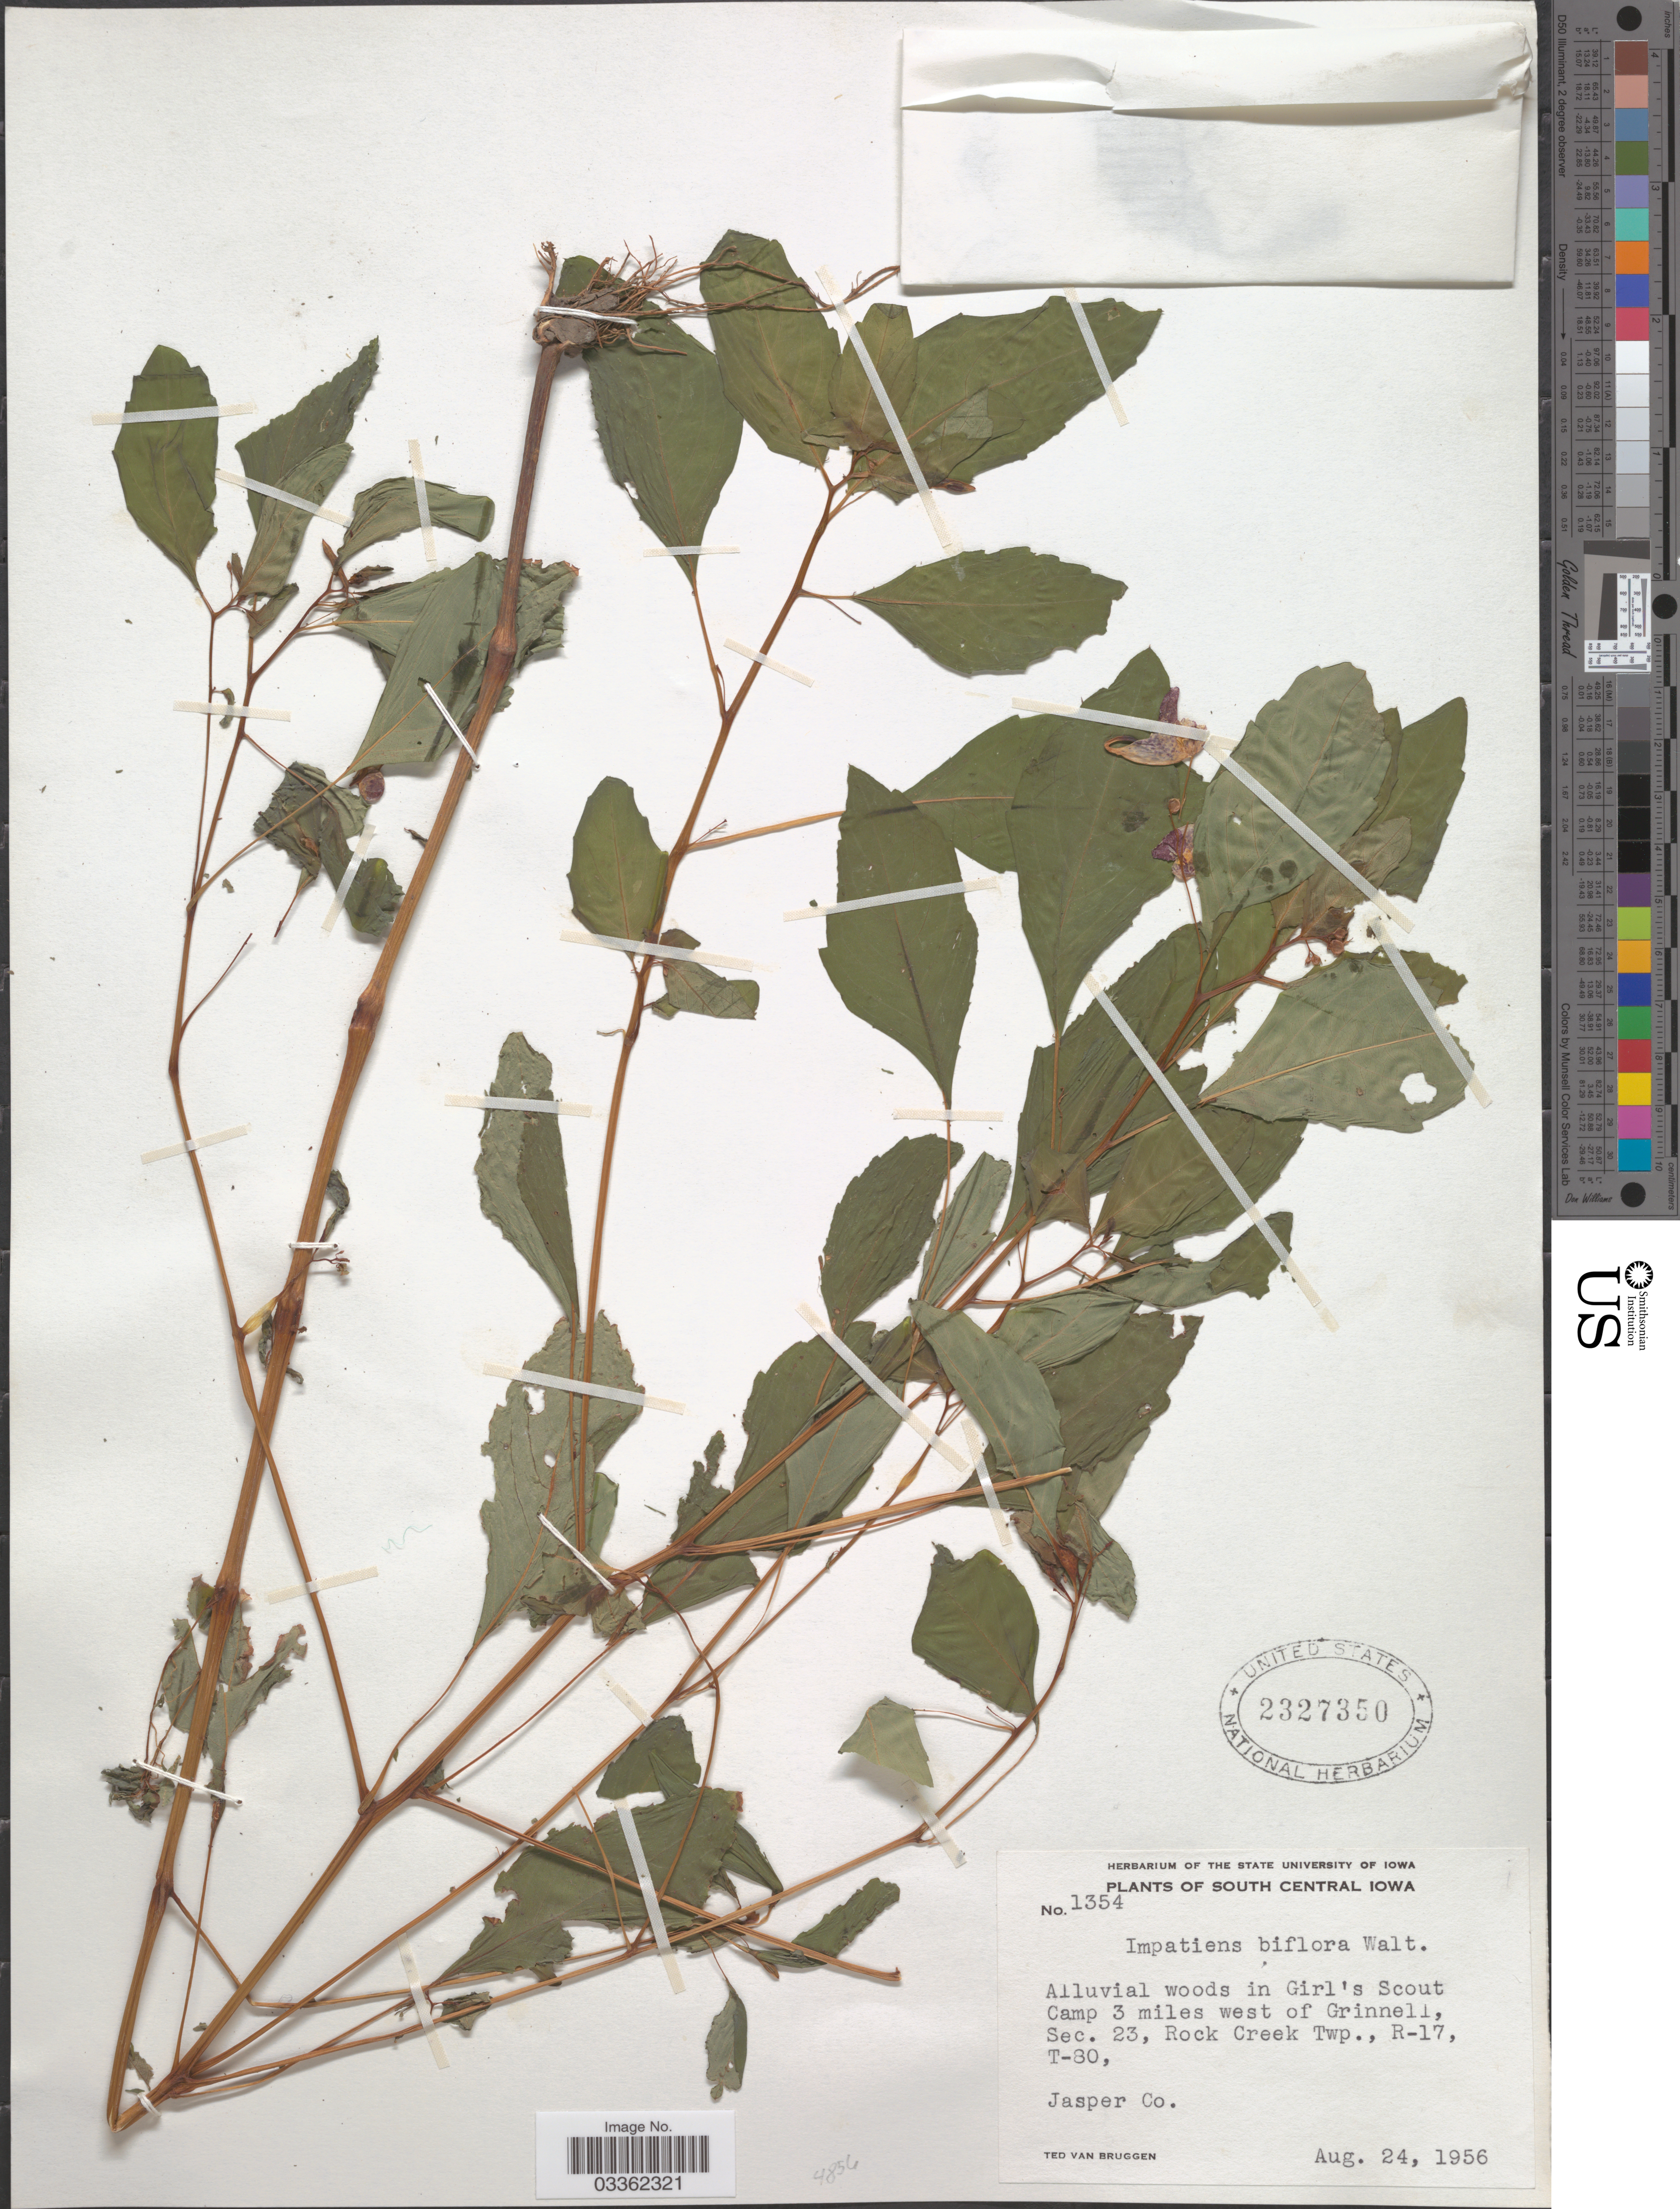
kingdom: Plantae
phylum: Tracheophyta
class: Magnoliopsida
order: Ericales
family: Balsaminaceae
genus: Impatiens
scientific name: Impatiens capensis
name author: Meerb.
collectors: T. van Bruggen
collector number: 1354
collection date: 1956-08-24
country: United States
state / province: Iowa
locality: South Central, Alluvial woods in Girl's Scout Camp 3 miles west of Grinnell, Sec. 23, Rock Creek Twp., R-17, T-80, Jasper Co.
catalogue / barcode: US 2327350